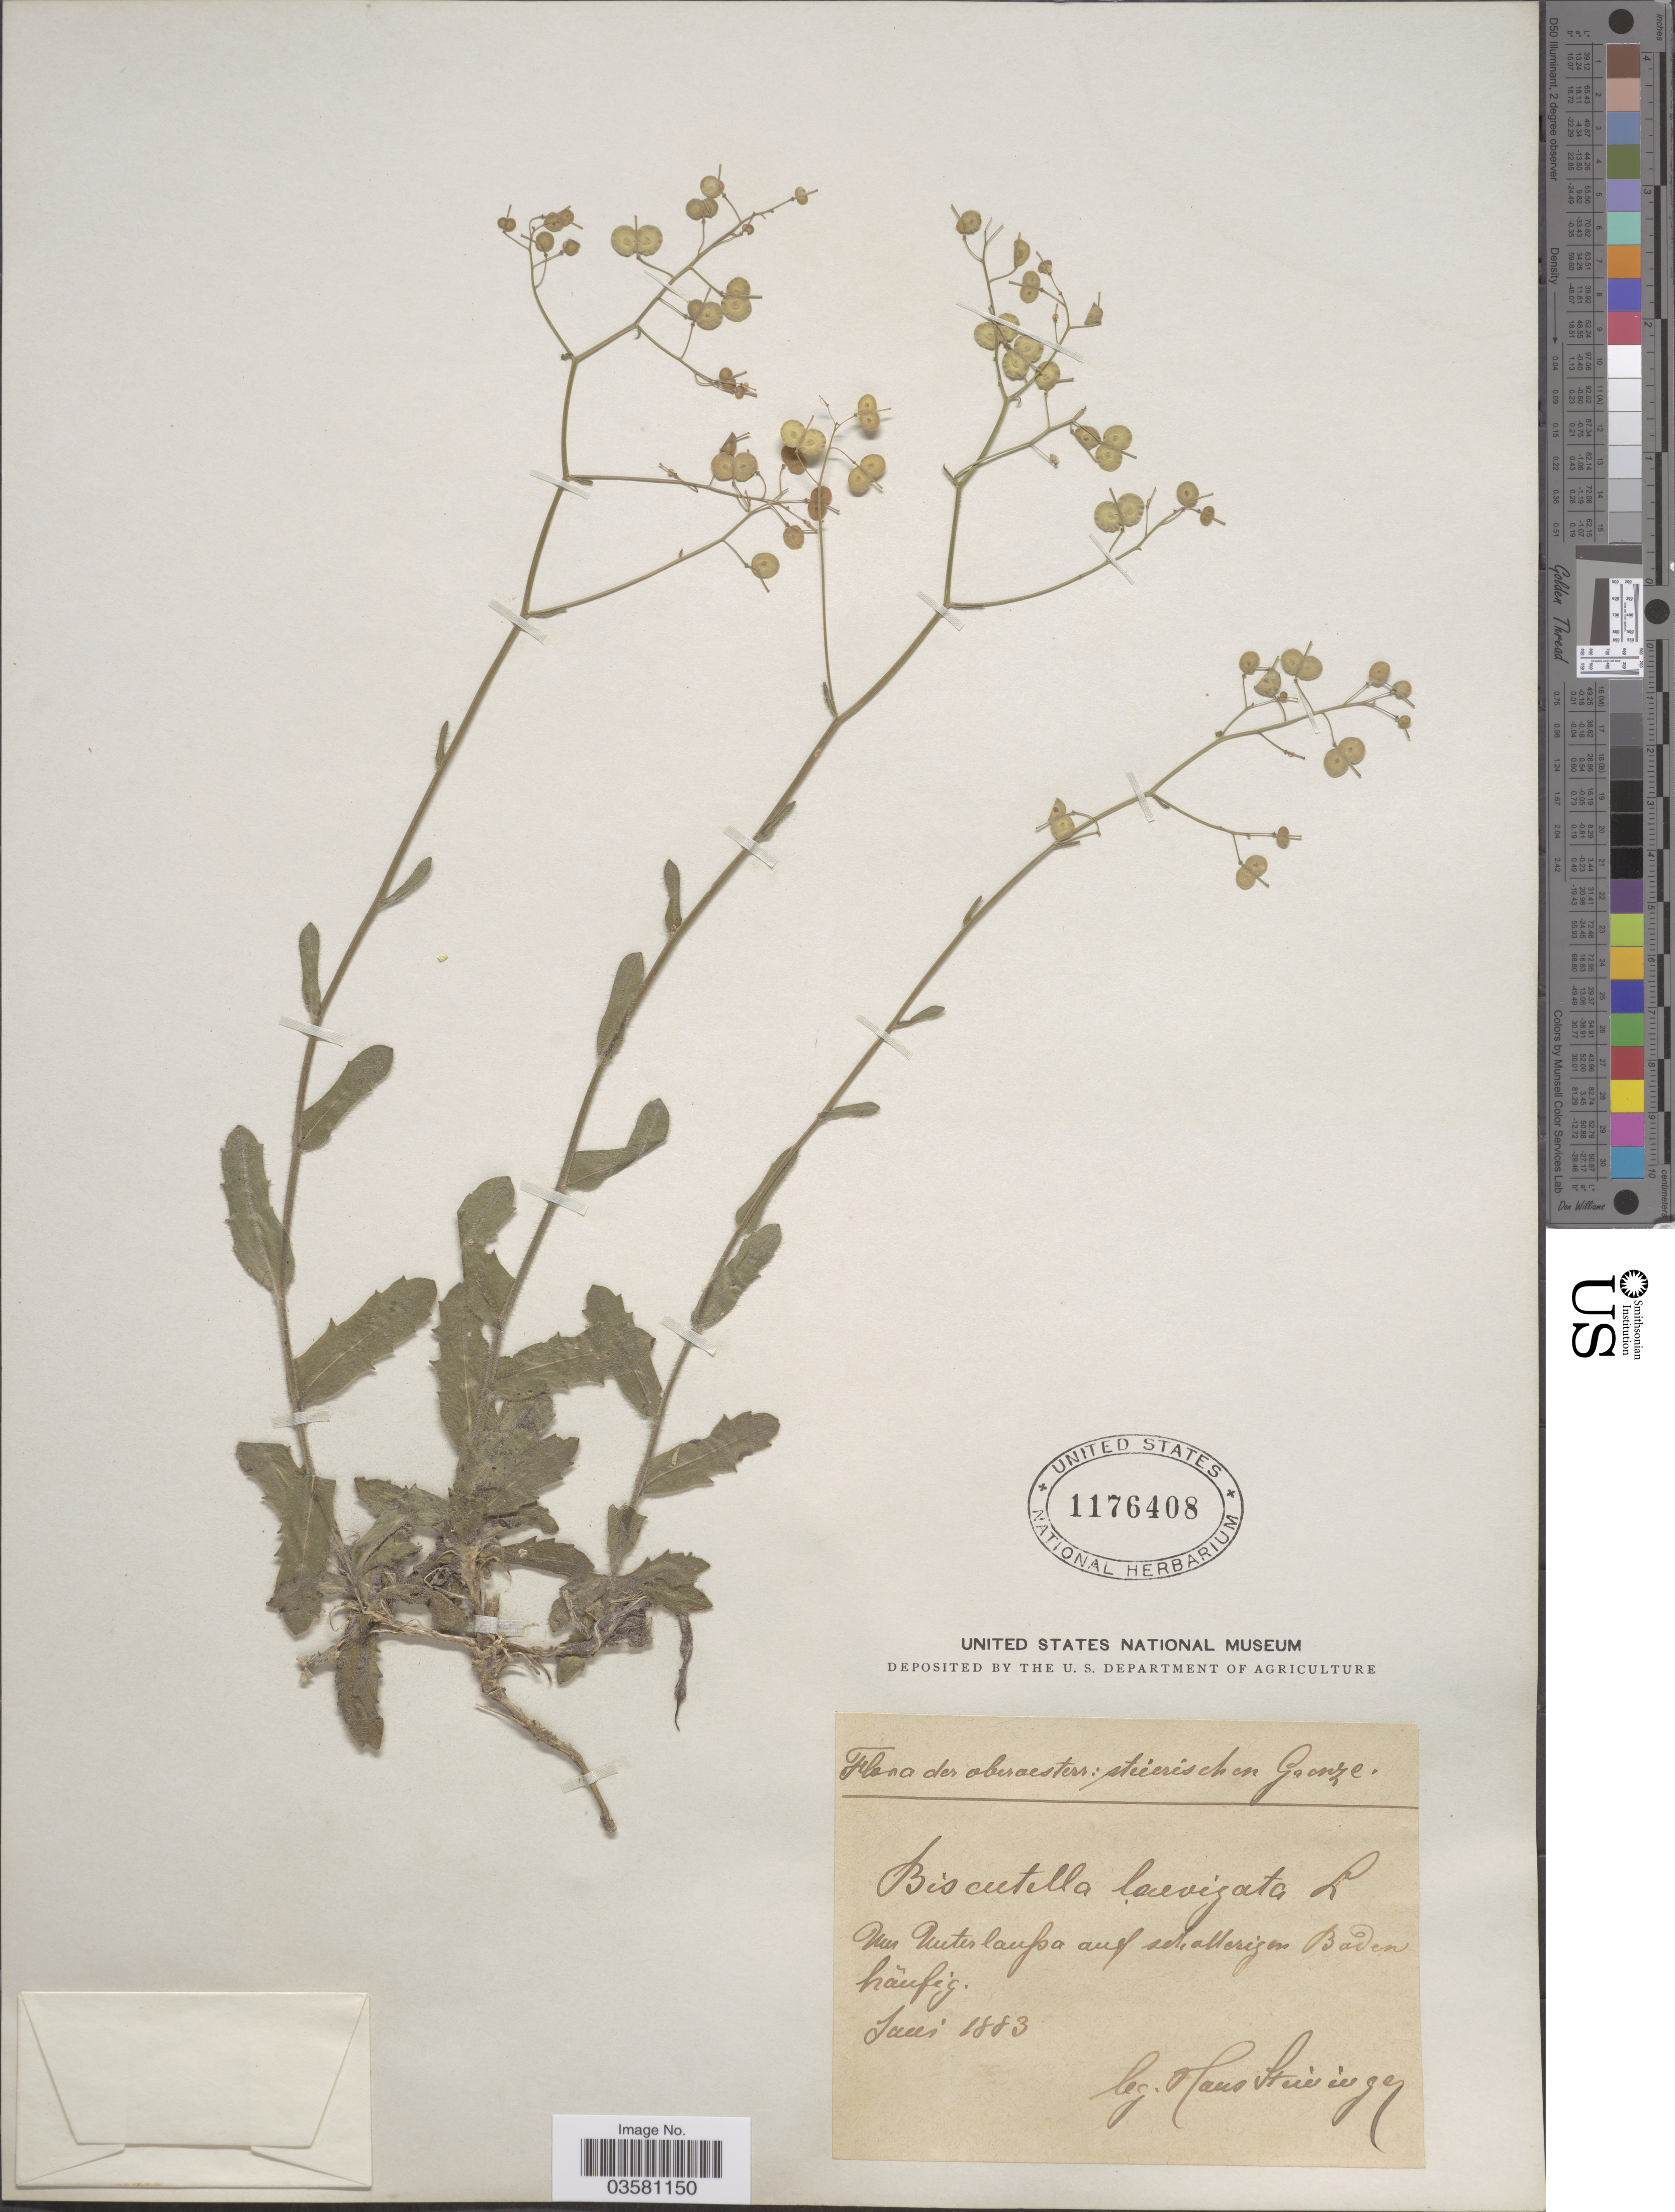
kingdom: Plantae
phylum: Tracheophyta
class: Magnoliopsida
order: Brassicales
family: Brassicaceae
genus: Biscutella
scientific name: Biscutella laevigata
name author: L.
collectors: H. Steininger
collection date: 1883-06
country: Germany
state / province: Baden-Württemberg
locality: Uun Unter lanpa auf schallerigm Baden hãufig. [interpreted]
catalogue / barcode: US 1176408